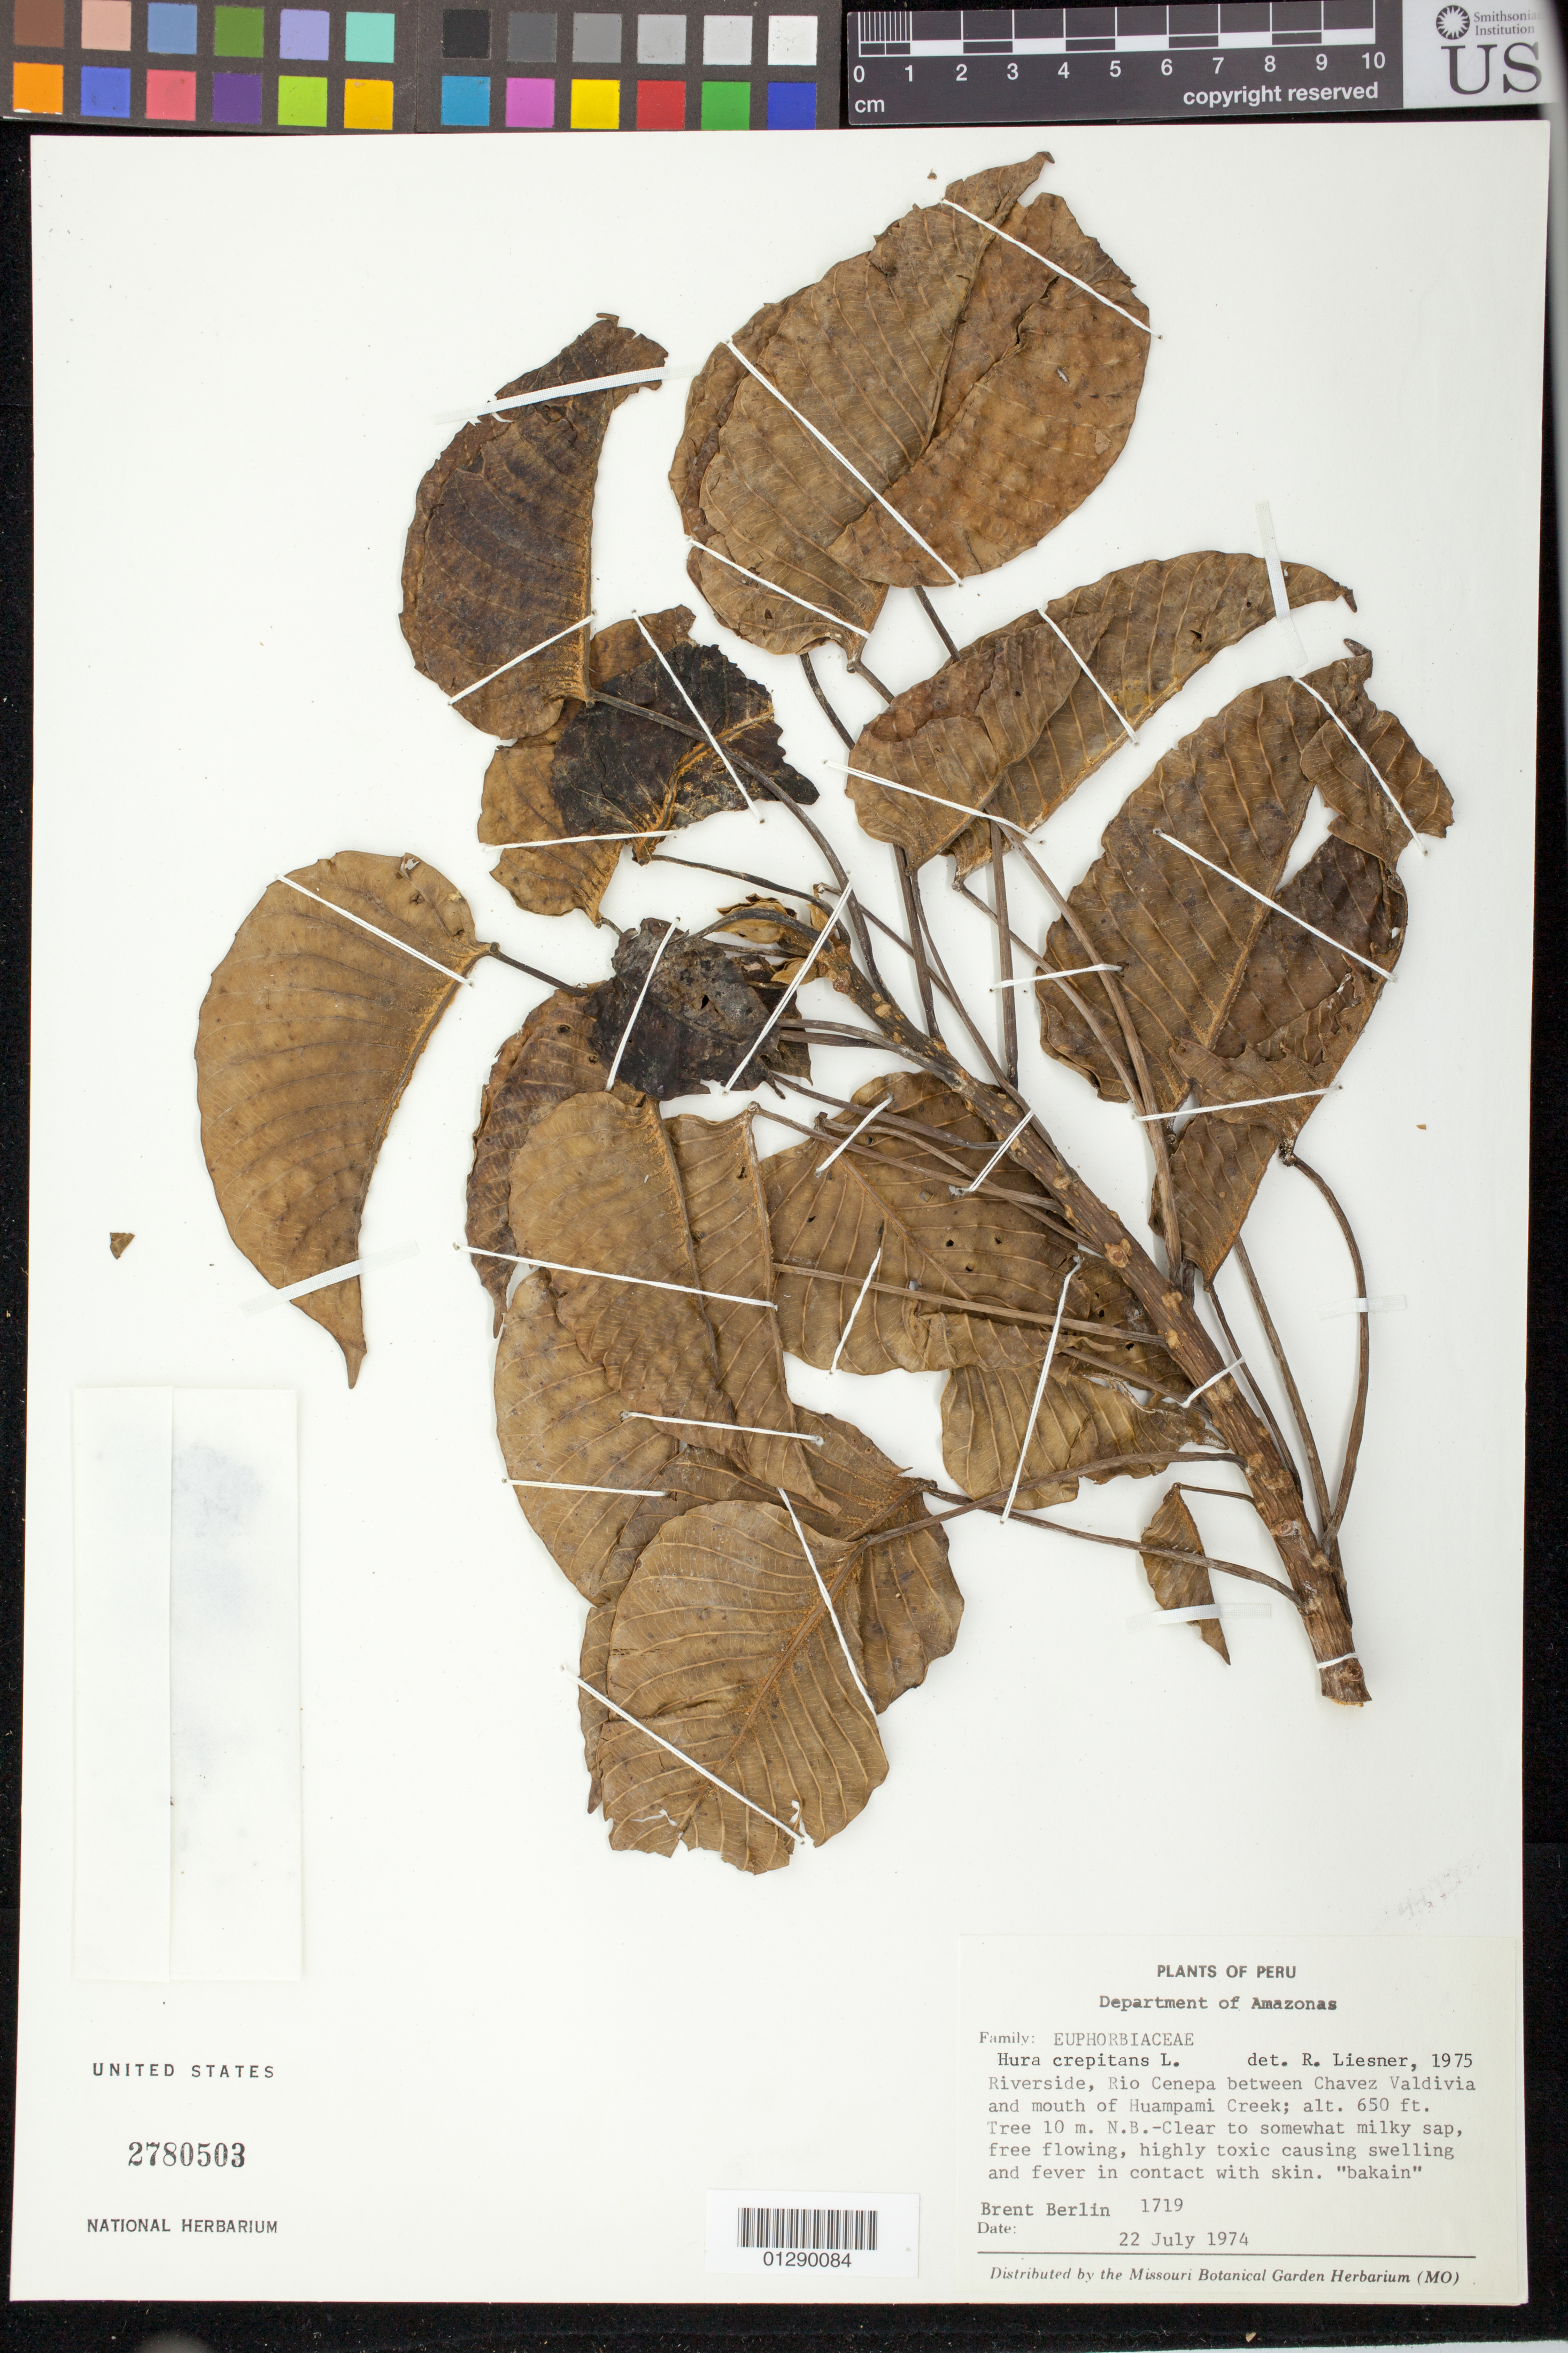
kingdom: Plantae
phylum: Tracheophyta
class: Magnoliopsida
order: Malpighiales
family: Euphorbiaceae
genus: Hura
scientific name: Hura crepitans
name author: L.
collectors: B. Berlin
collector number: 1719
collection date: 1974-07-22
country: United States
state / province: California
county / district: Riverside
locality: Rio Cenepa between Chavez Valdivia and mouth of Huampami Creek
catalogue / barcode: US 2780503